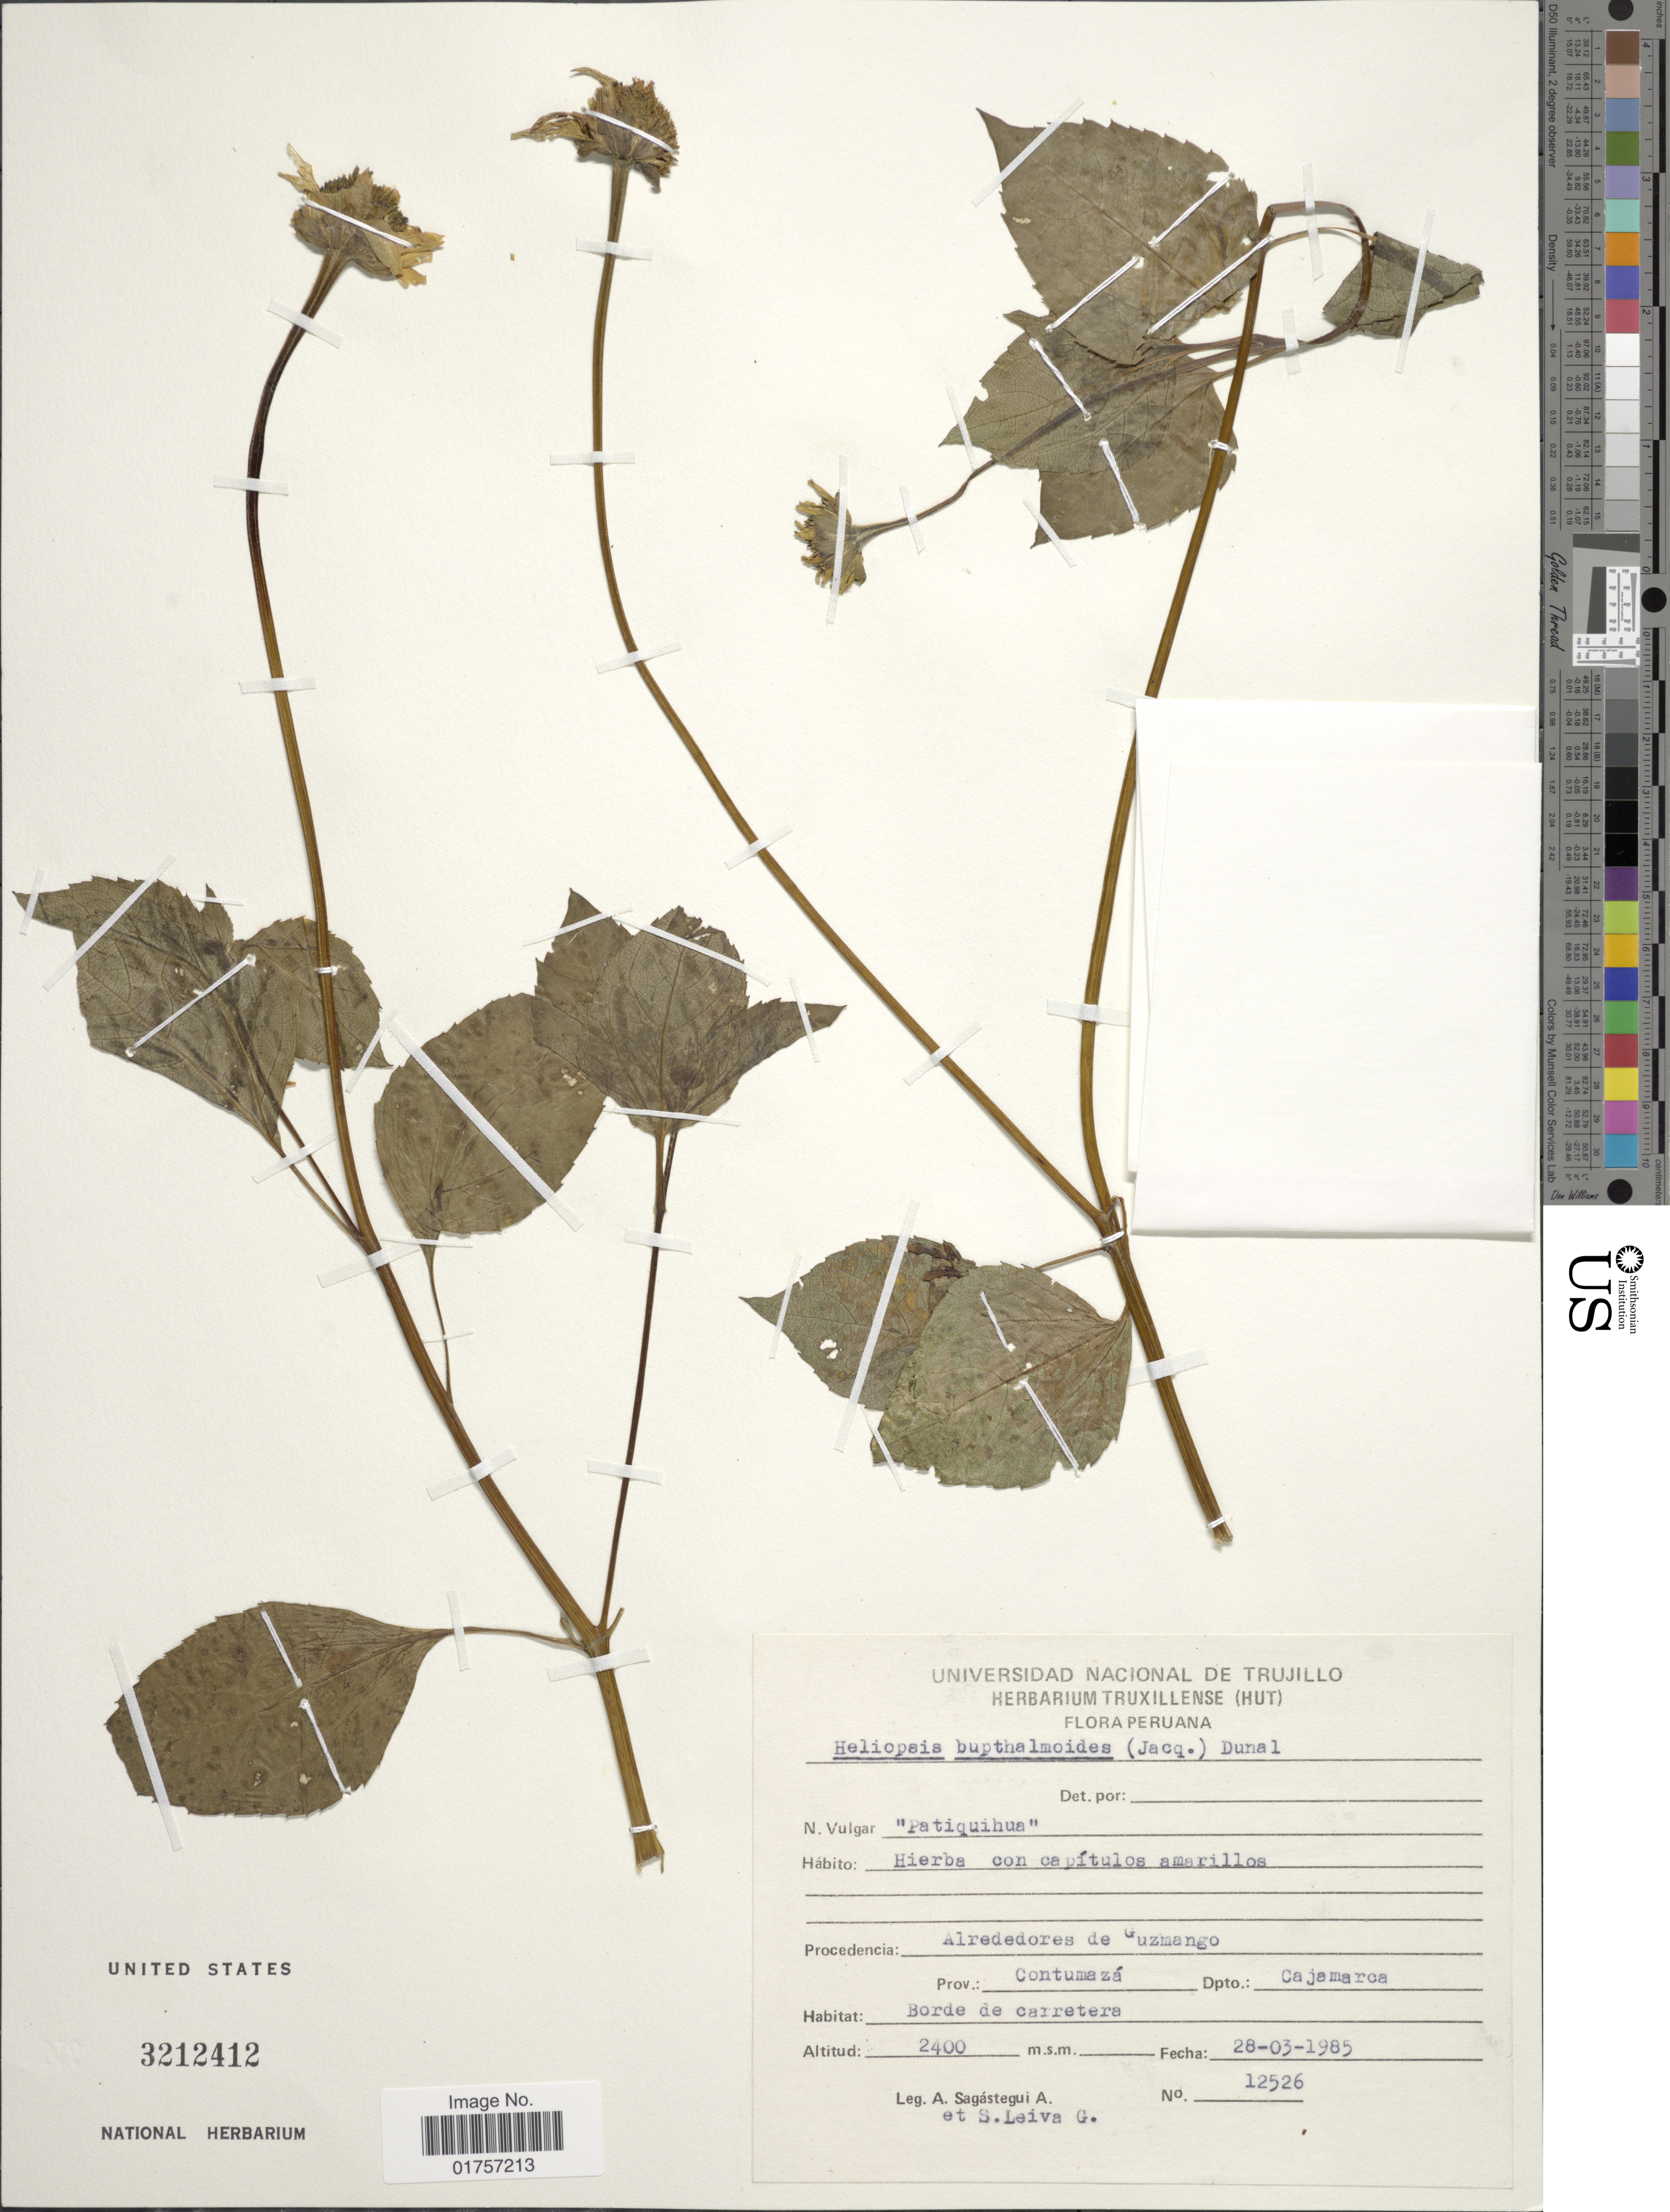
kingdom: Plantae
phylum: Tracheophyta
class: Magnoliopsida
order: Asterales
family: Asteraceae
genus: Heliopsis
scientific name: Heliopsis buphthalmoides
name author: (Jacq.) Dunal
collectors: A. Sagástegui A. & S. Leiva G.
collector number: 12526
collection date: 1985-03-28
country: Peru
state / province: Cajamarca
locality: Procedencia: Alrededores de Guzmango. Prov.: Contumazá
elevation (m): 2400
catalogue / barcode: US 3212412